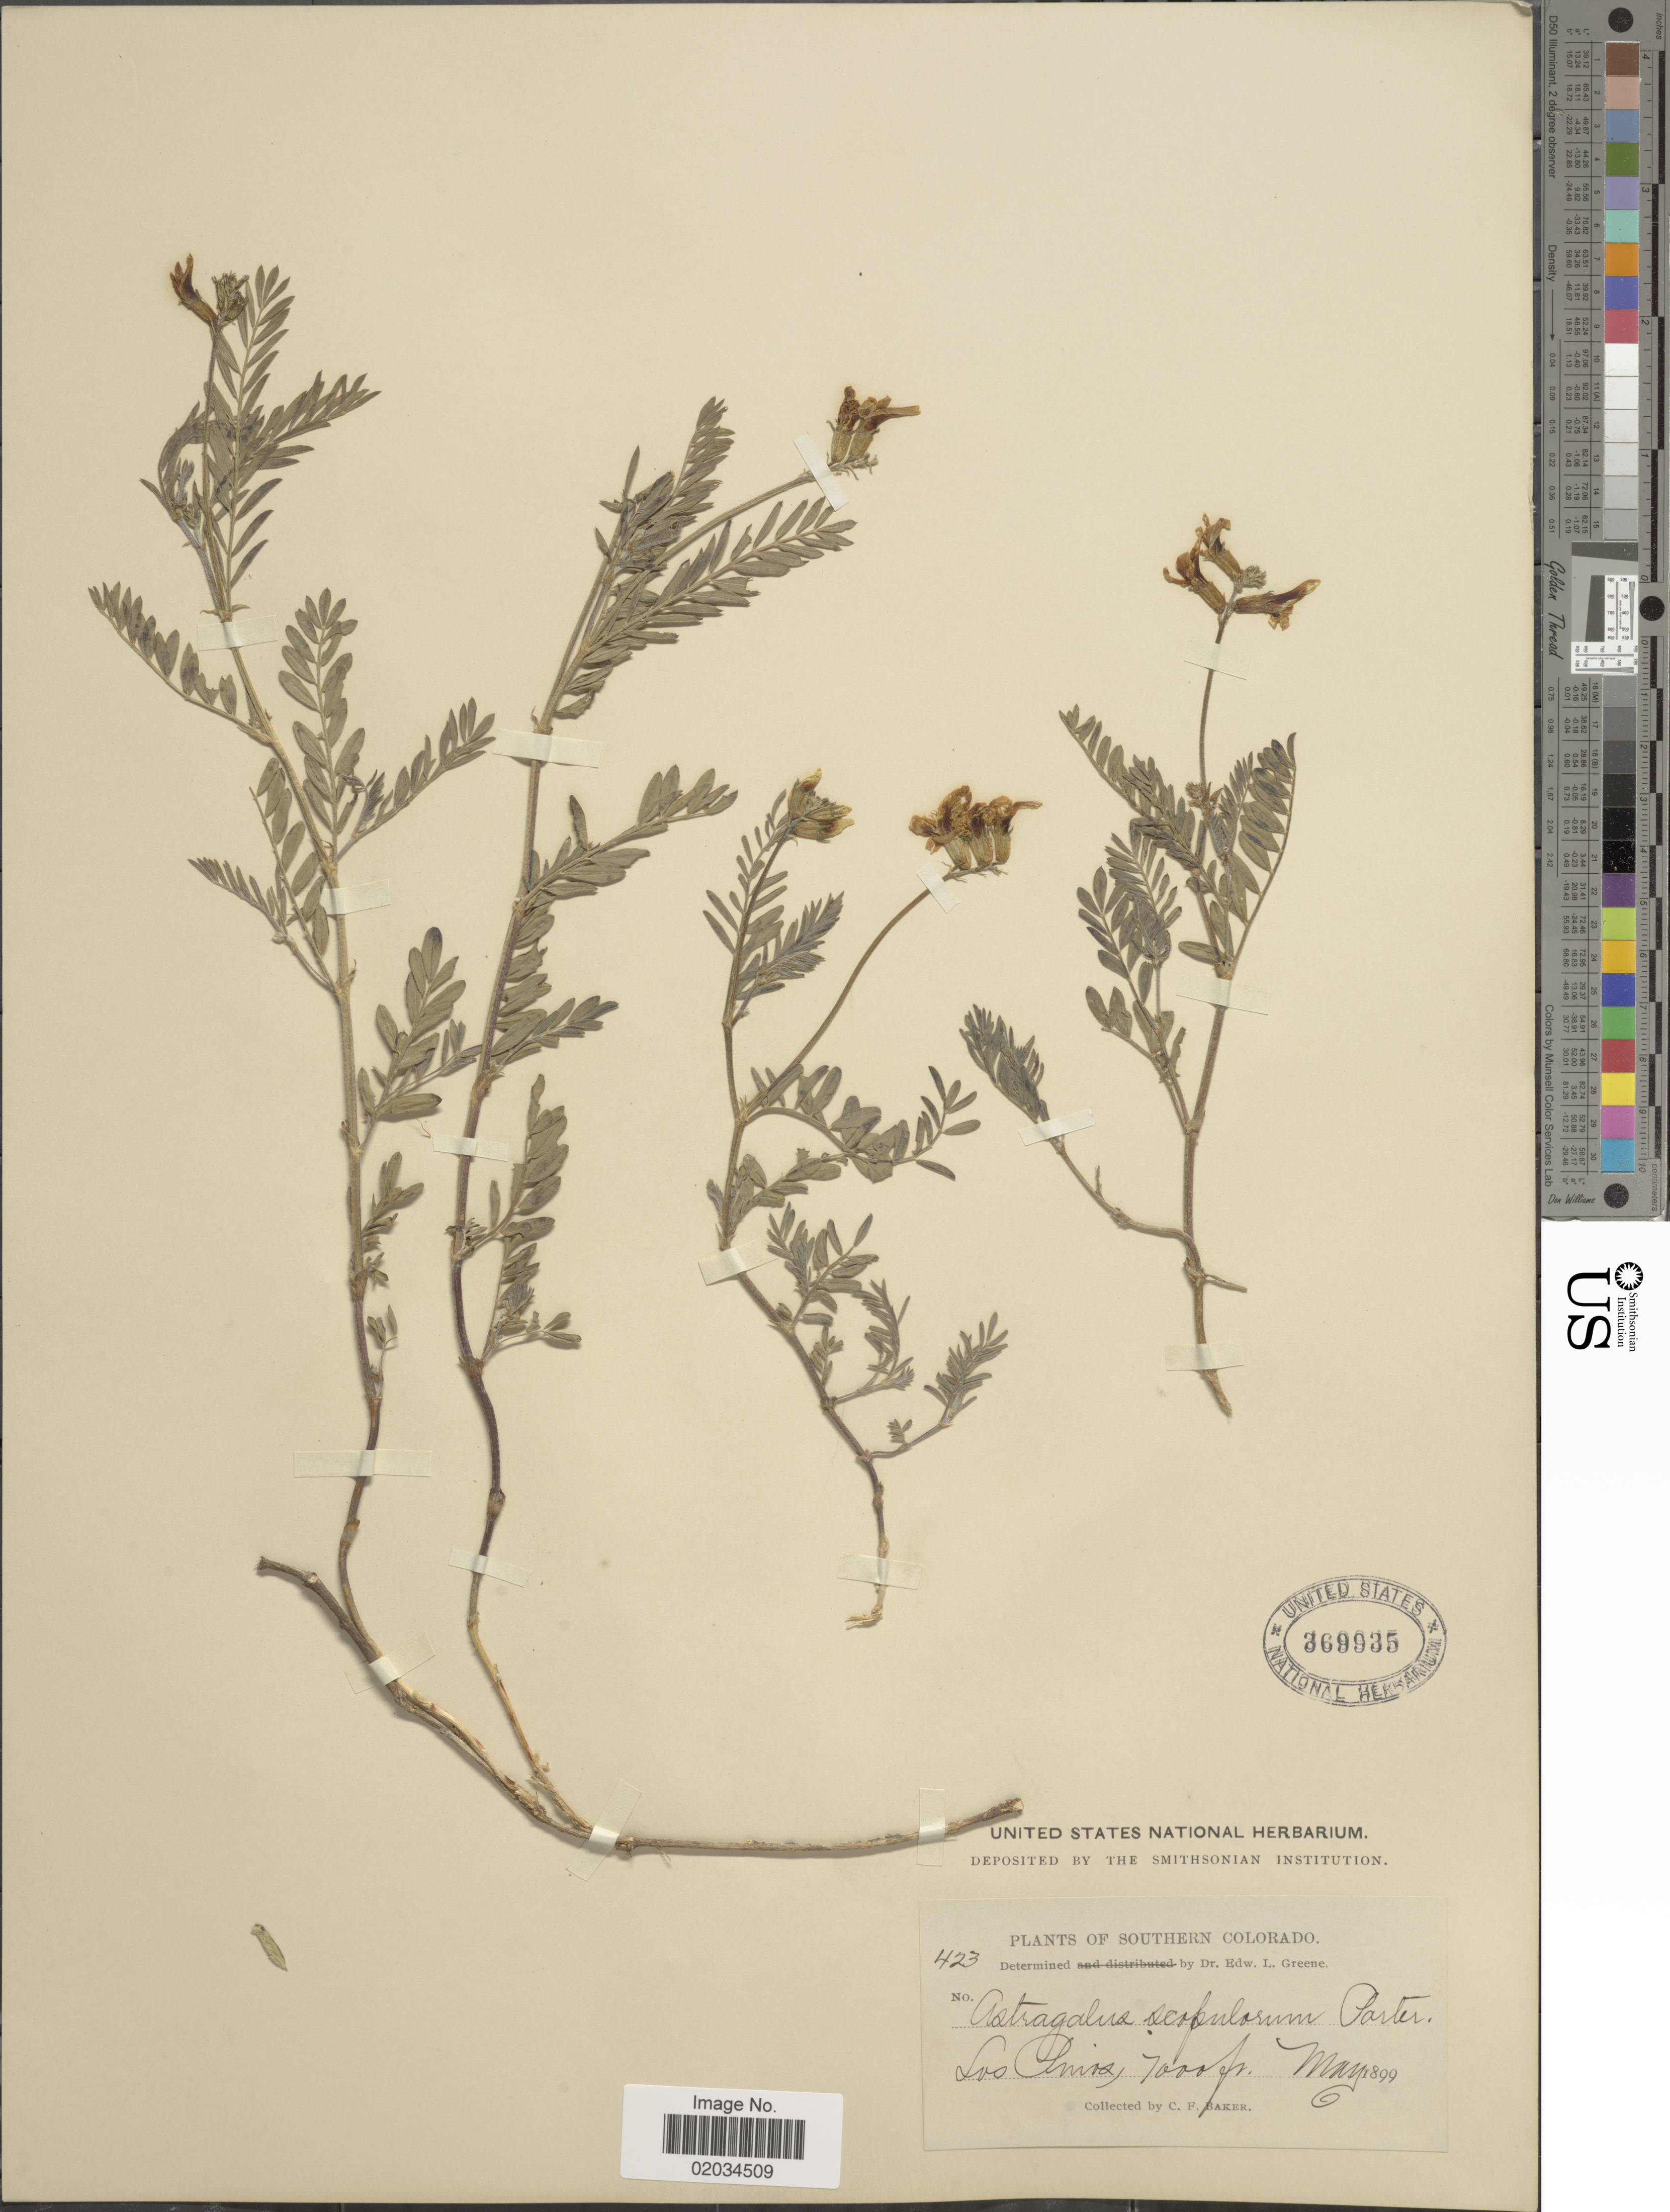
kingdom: Plantae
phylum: Tracheophyta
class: Magnoliopsida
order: Fabales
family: Fabaceae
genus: Astragalus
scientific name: Astragalus scopulorum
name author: Porter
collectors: C. F. Baker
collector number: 423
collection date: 1899-05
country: United States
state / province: Colorado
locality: Los Pinos, Southern Colorado.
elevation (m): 2134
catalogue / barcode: US 369935